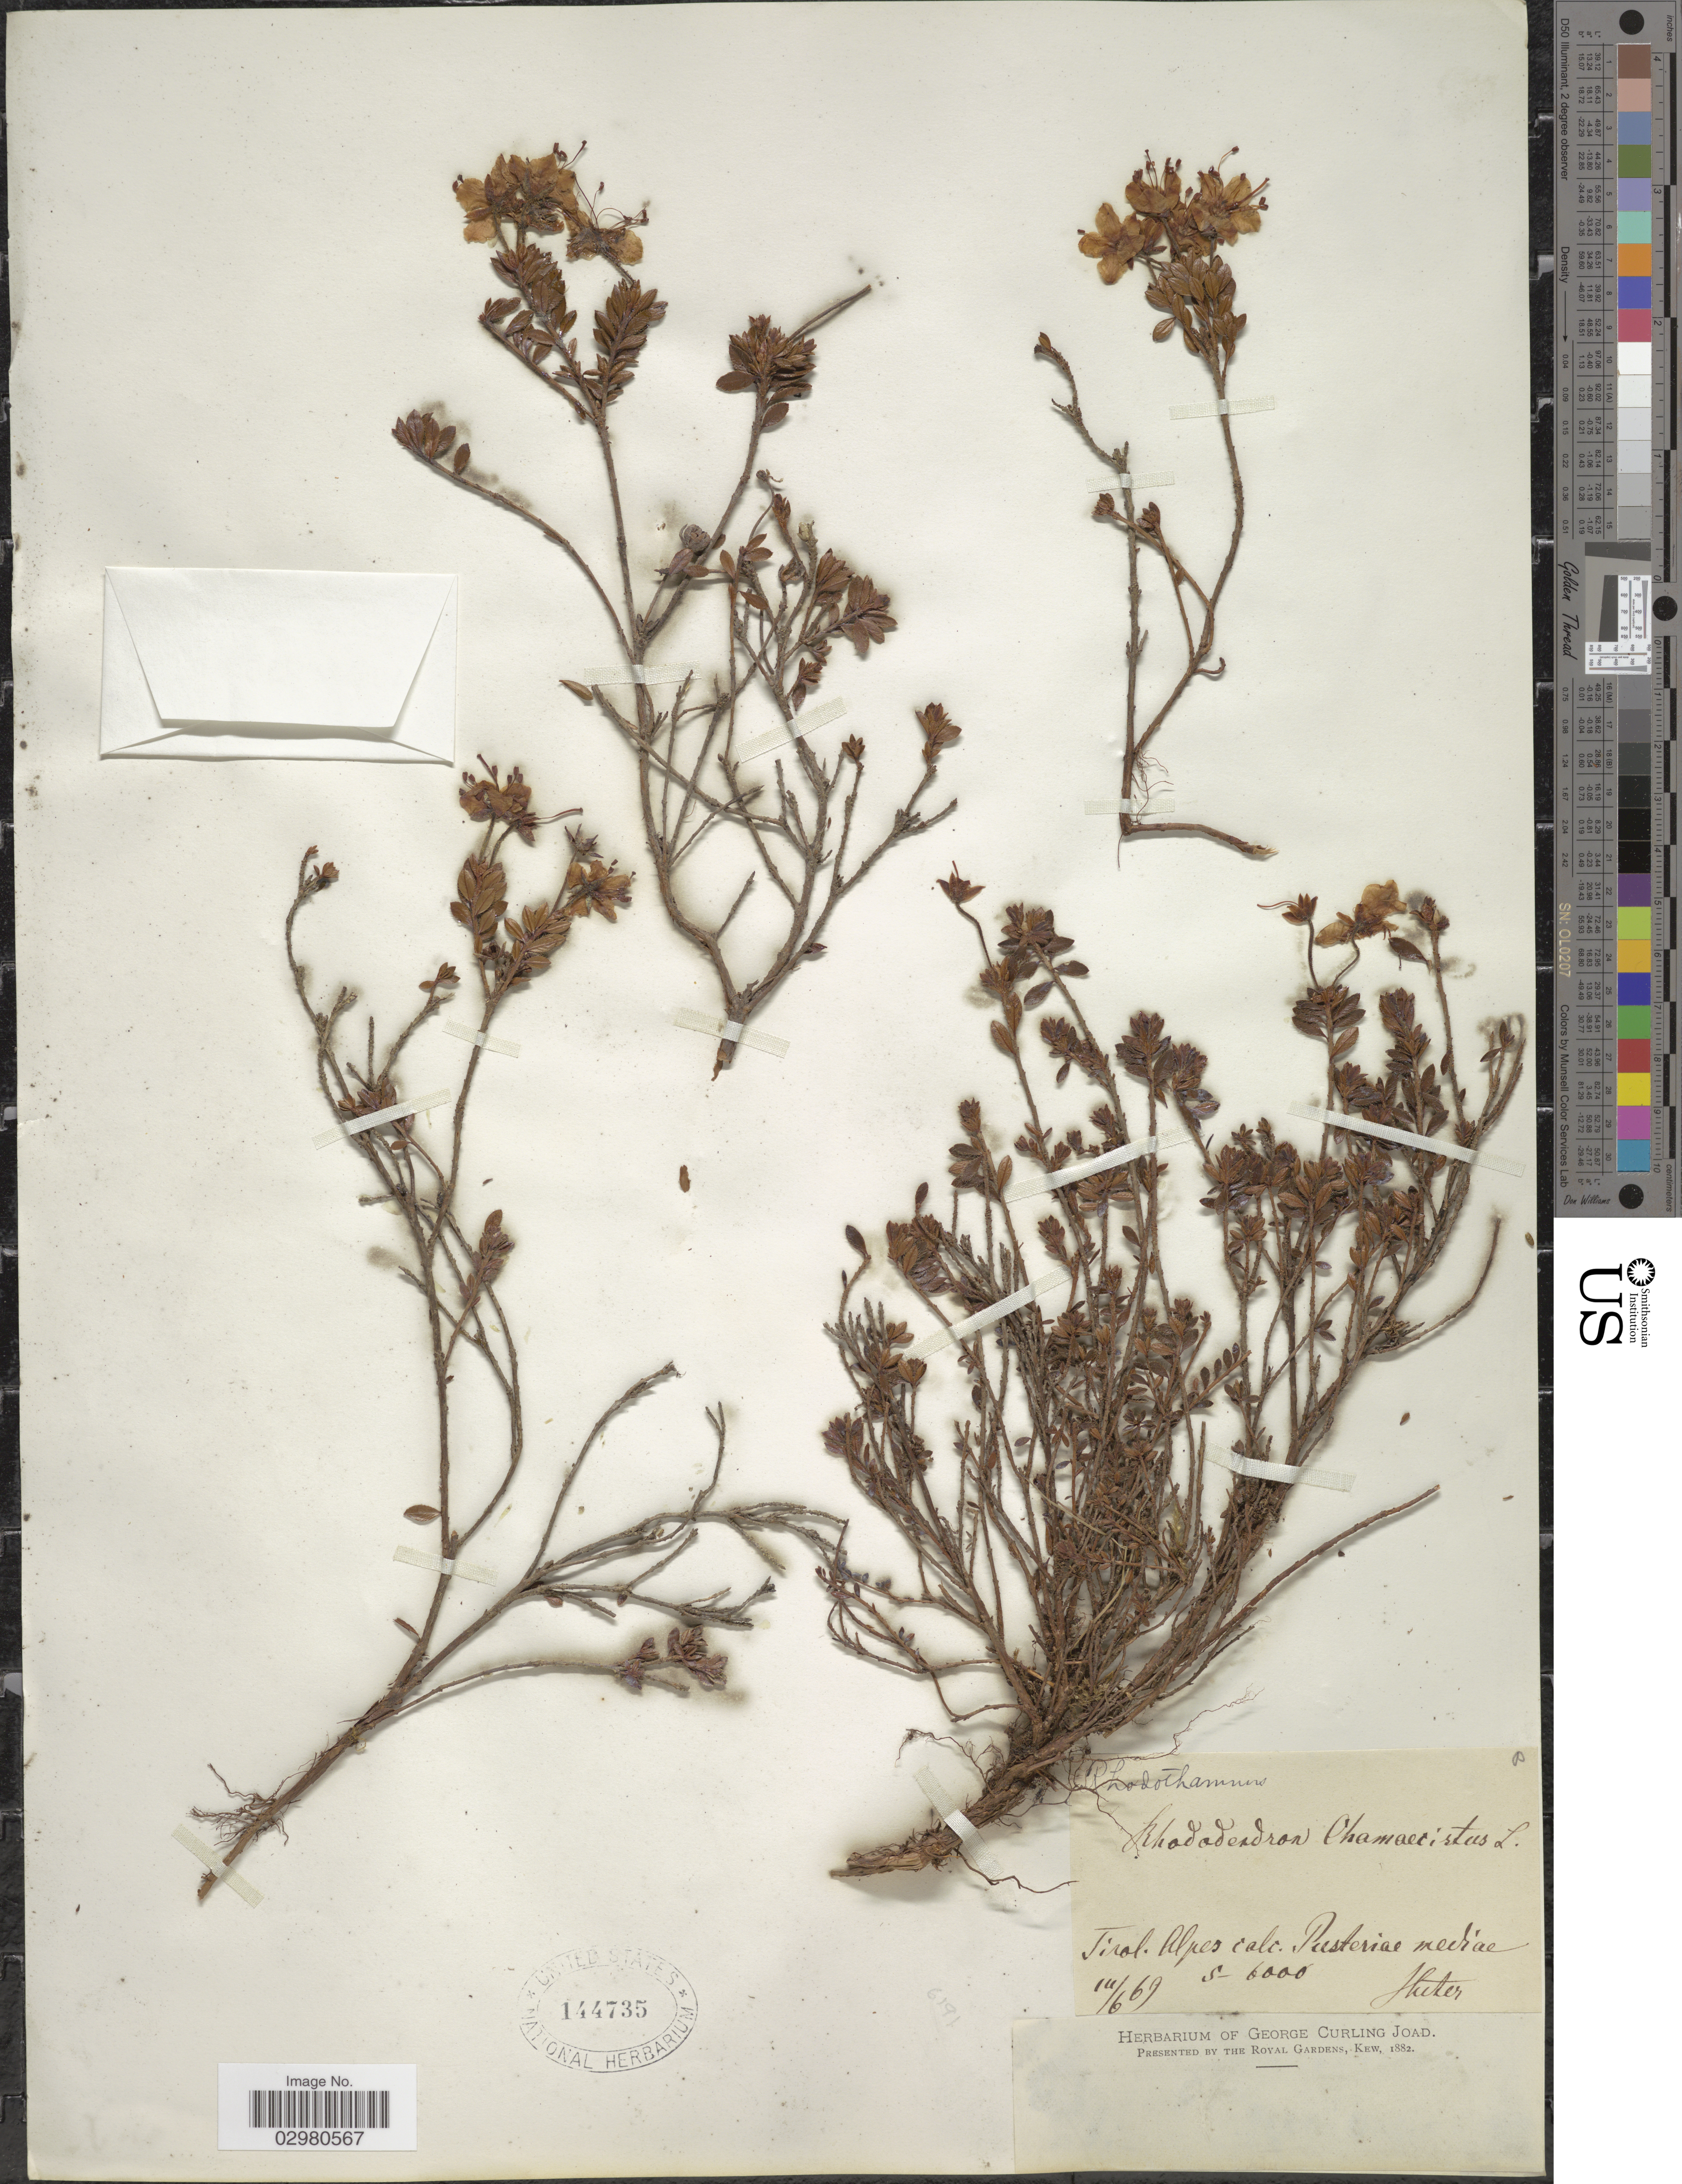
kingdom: Plantae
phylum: Tracheophyta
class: Magnoliopsida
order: Ericales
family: Ericaceae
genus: Rhodothamnus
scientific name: Rhodothamnus chamaecistus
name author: (L.) Rchb.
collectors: -. Huter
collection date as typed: Transcribed d/m/y: 14/6/69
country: Italy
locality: Tirol. Alpes calc. Pusteriae mediae.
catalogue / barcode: US 144735